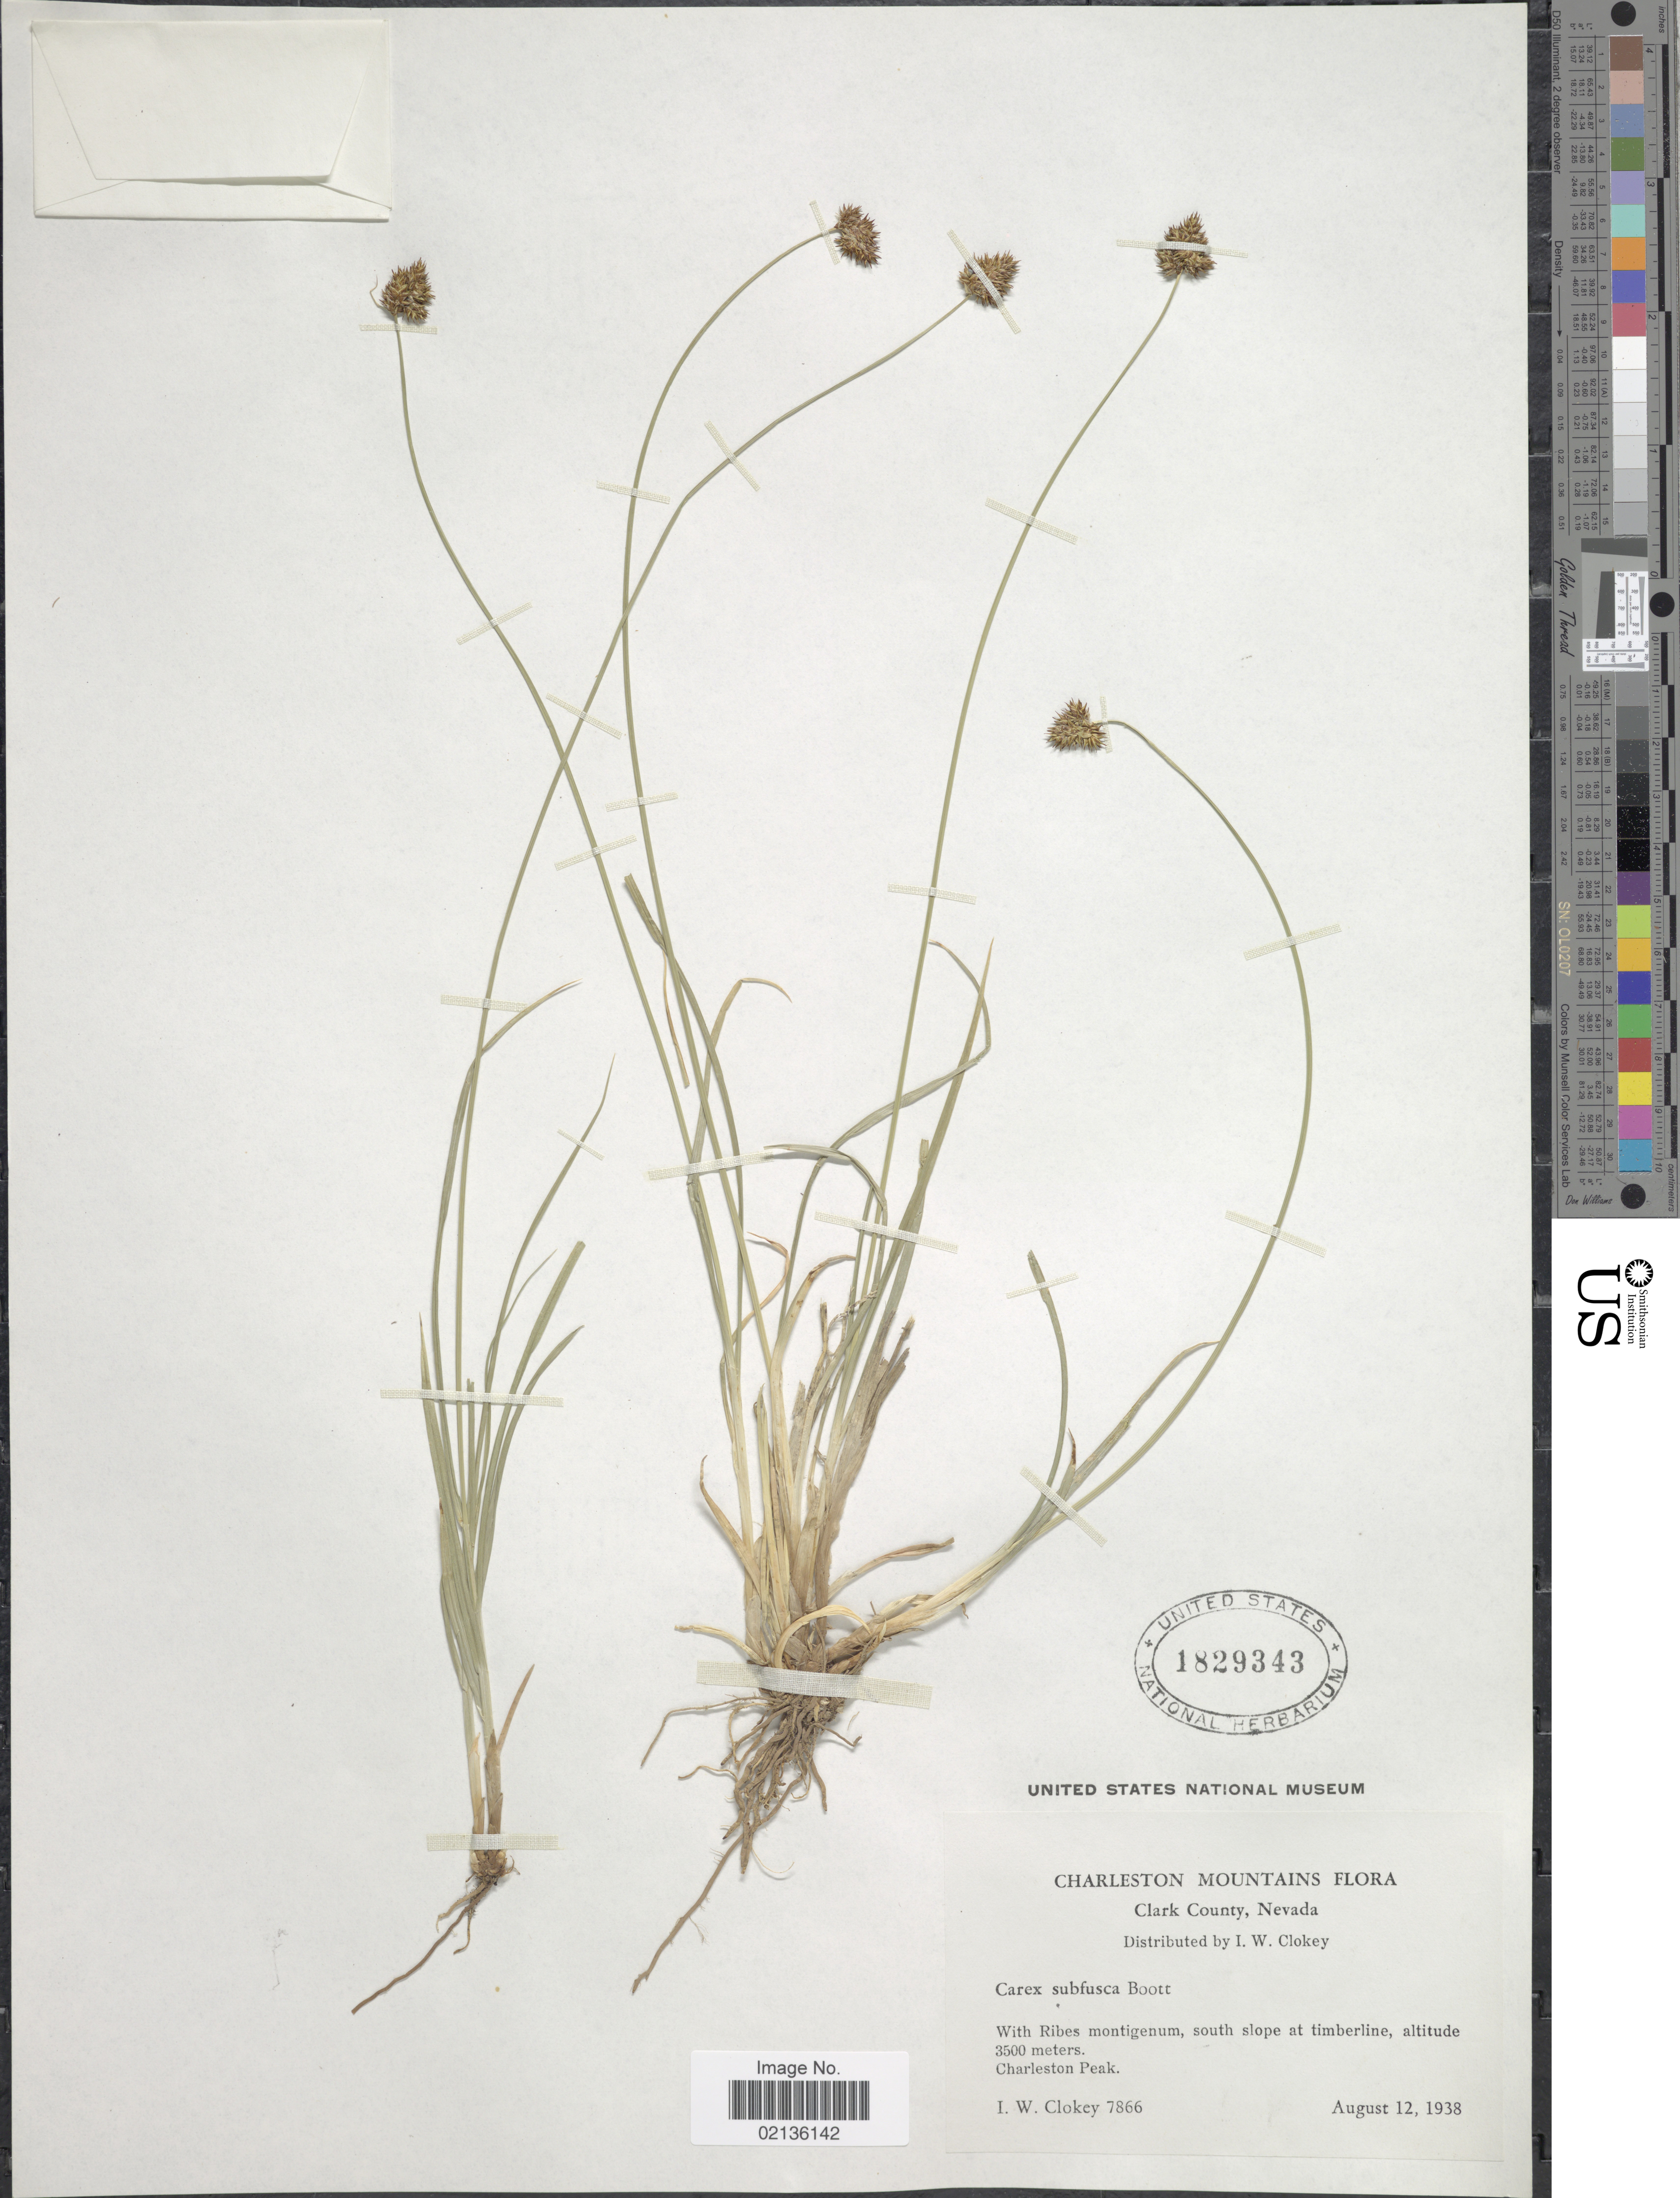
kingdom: Plantae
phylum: Tracheophyta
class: Liliopsida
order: Poales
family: Cyperaceae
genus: Carex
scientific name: Carex subfusca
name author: W. Boott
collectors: I. W. Clokey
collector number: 7866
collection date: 1938-08-12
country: United States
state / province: Nevada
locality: Charleston Mountains, Clark County, Charleston Peak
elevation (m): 3500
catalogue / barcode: US 1829343